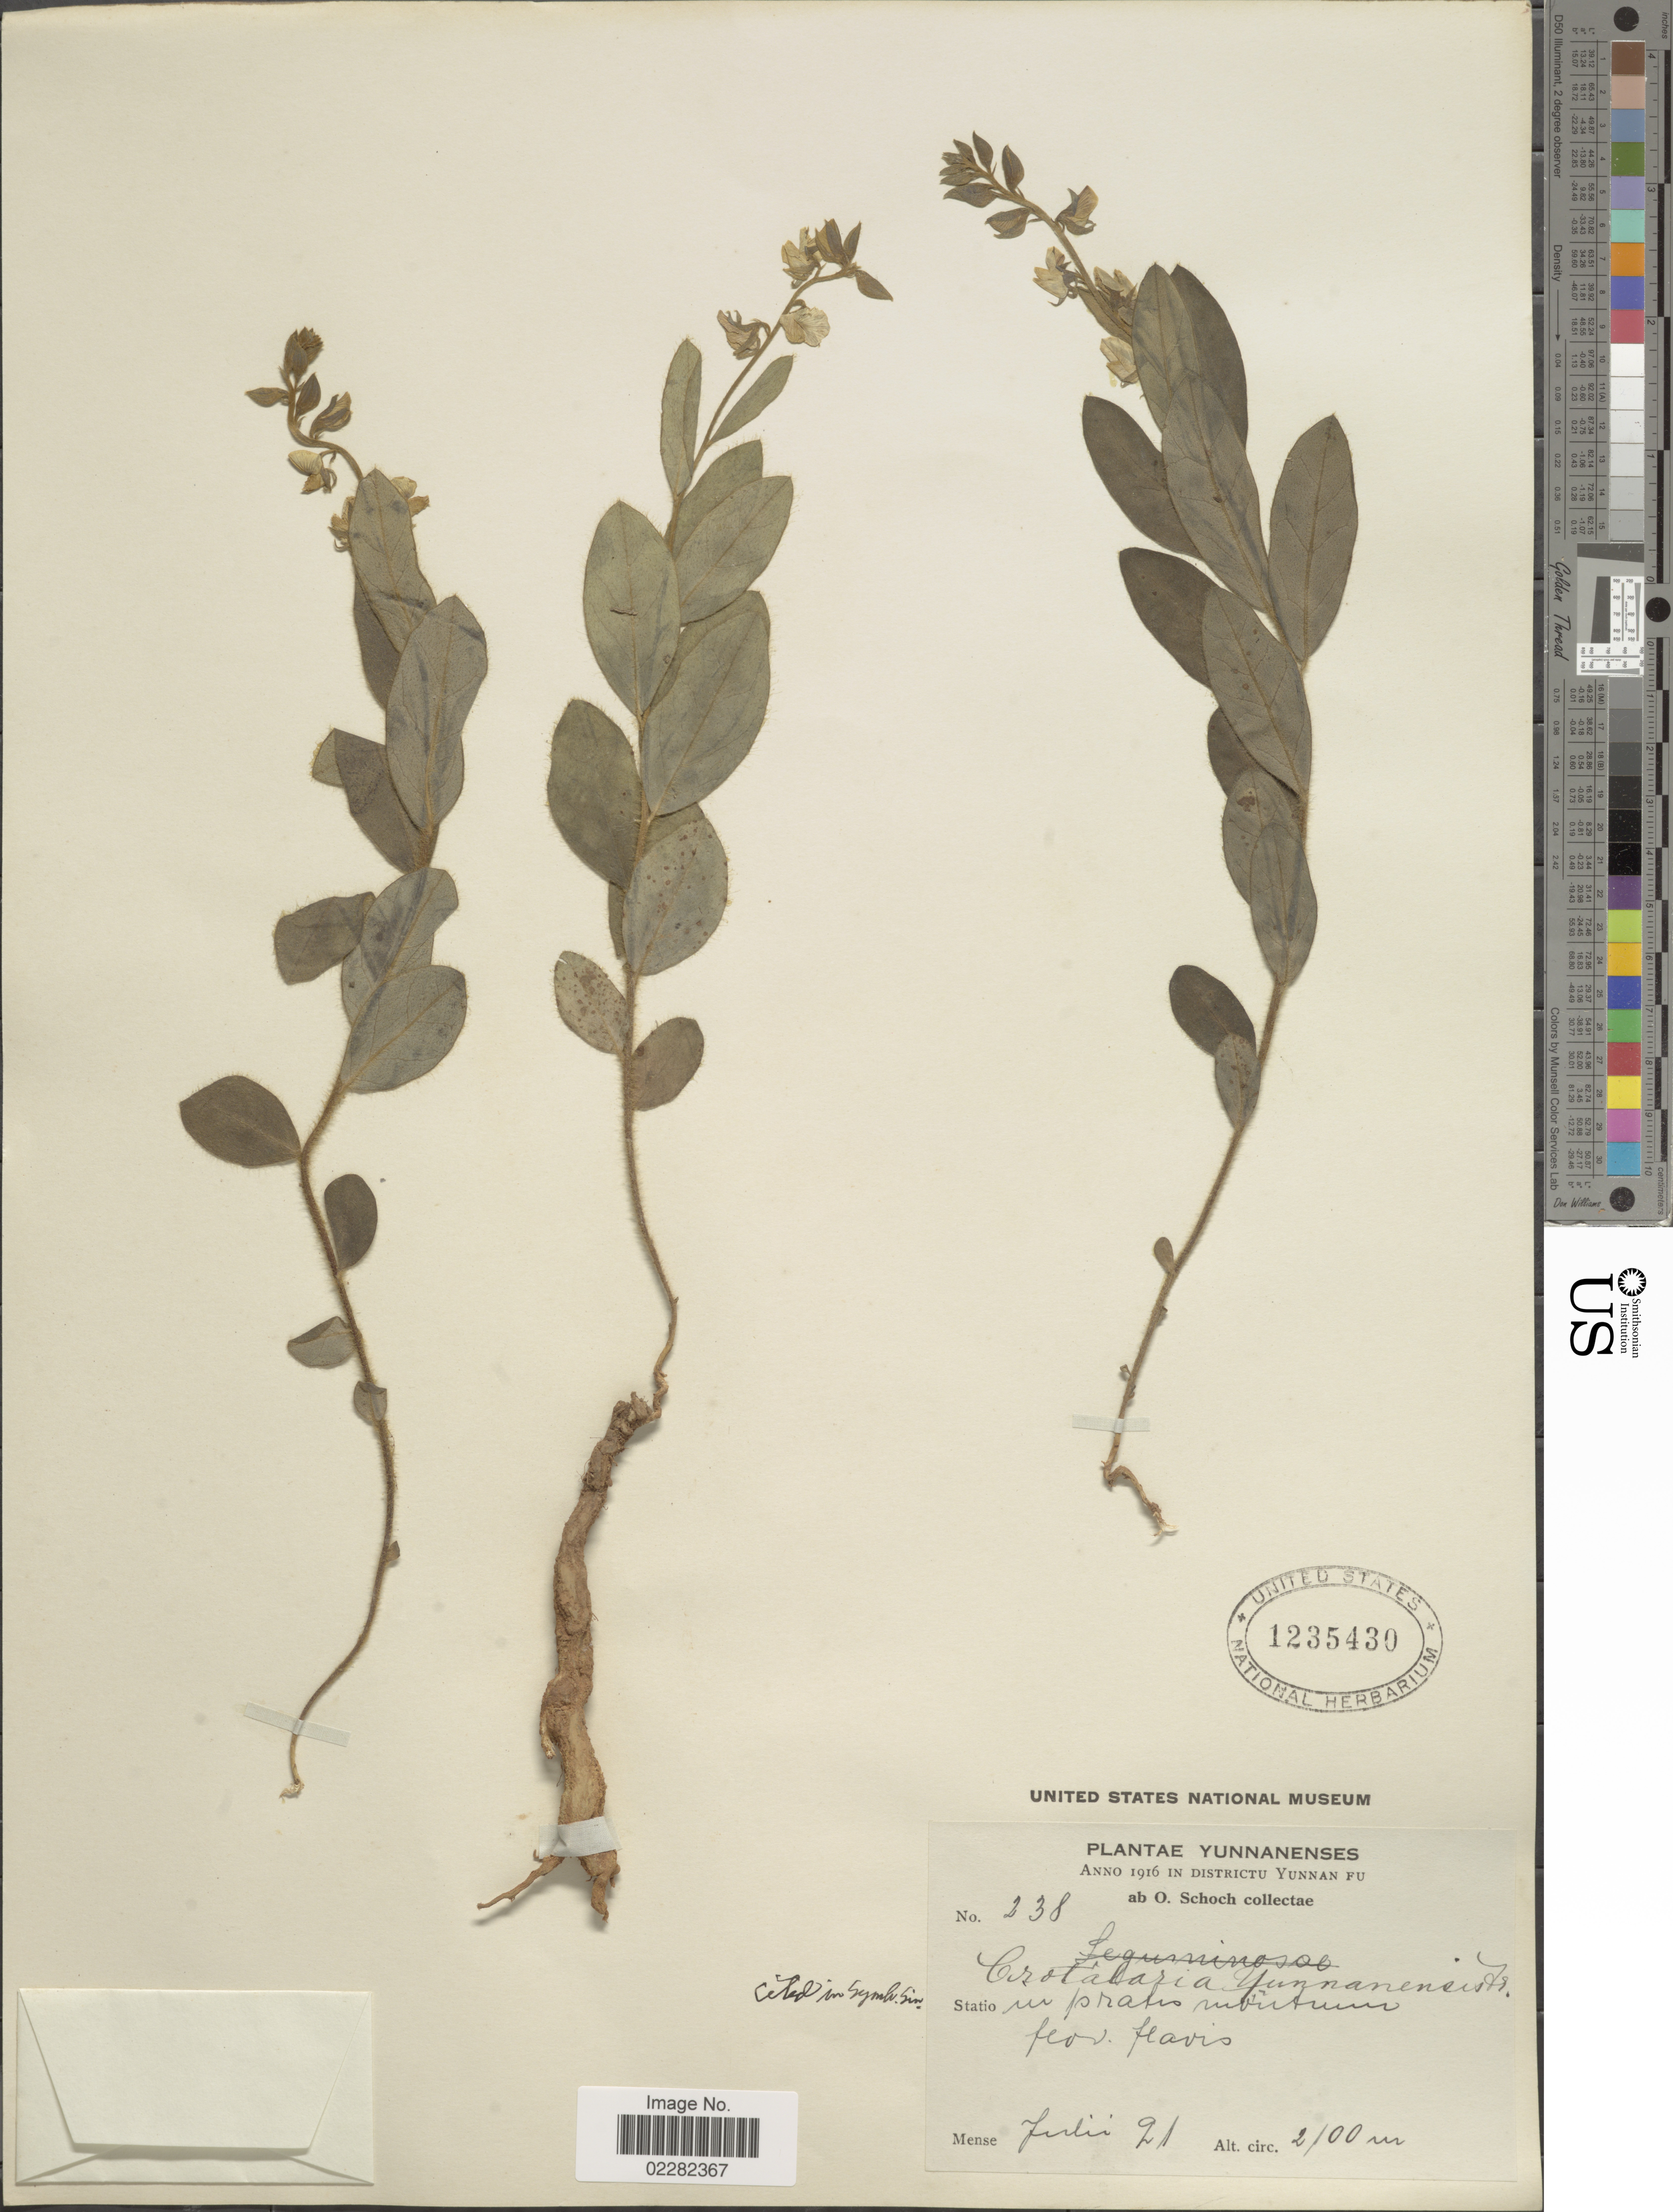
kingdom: Plantae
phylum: Tracheophyta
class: Magnoliopsida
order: Fabales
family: Fabaceae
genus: Crotalaria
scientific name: Crotalaria yunnanensis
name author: Franch.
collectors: O. Schoch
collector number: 238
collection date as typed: Transcribed d/m/y: /7/91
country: China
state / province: Yunnan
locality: Yunnan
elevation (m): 2100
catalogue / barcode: US 1235430